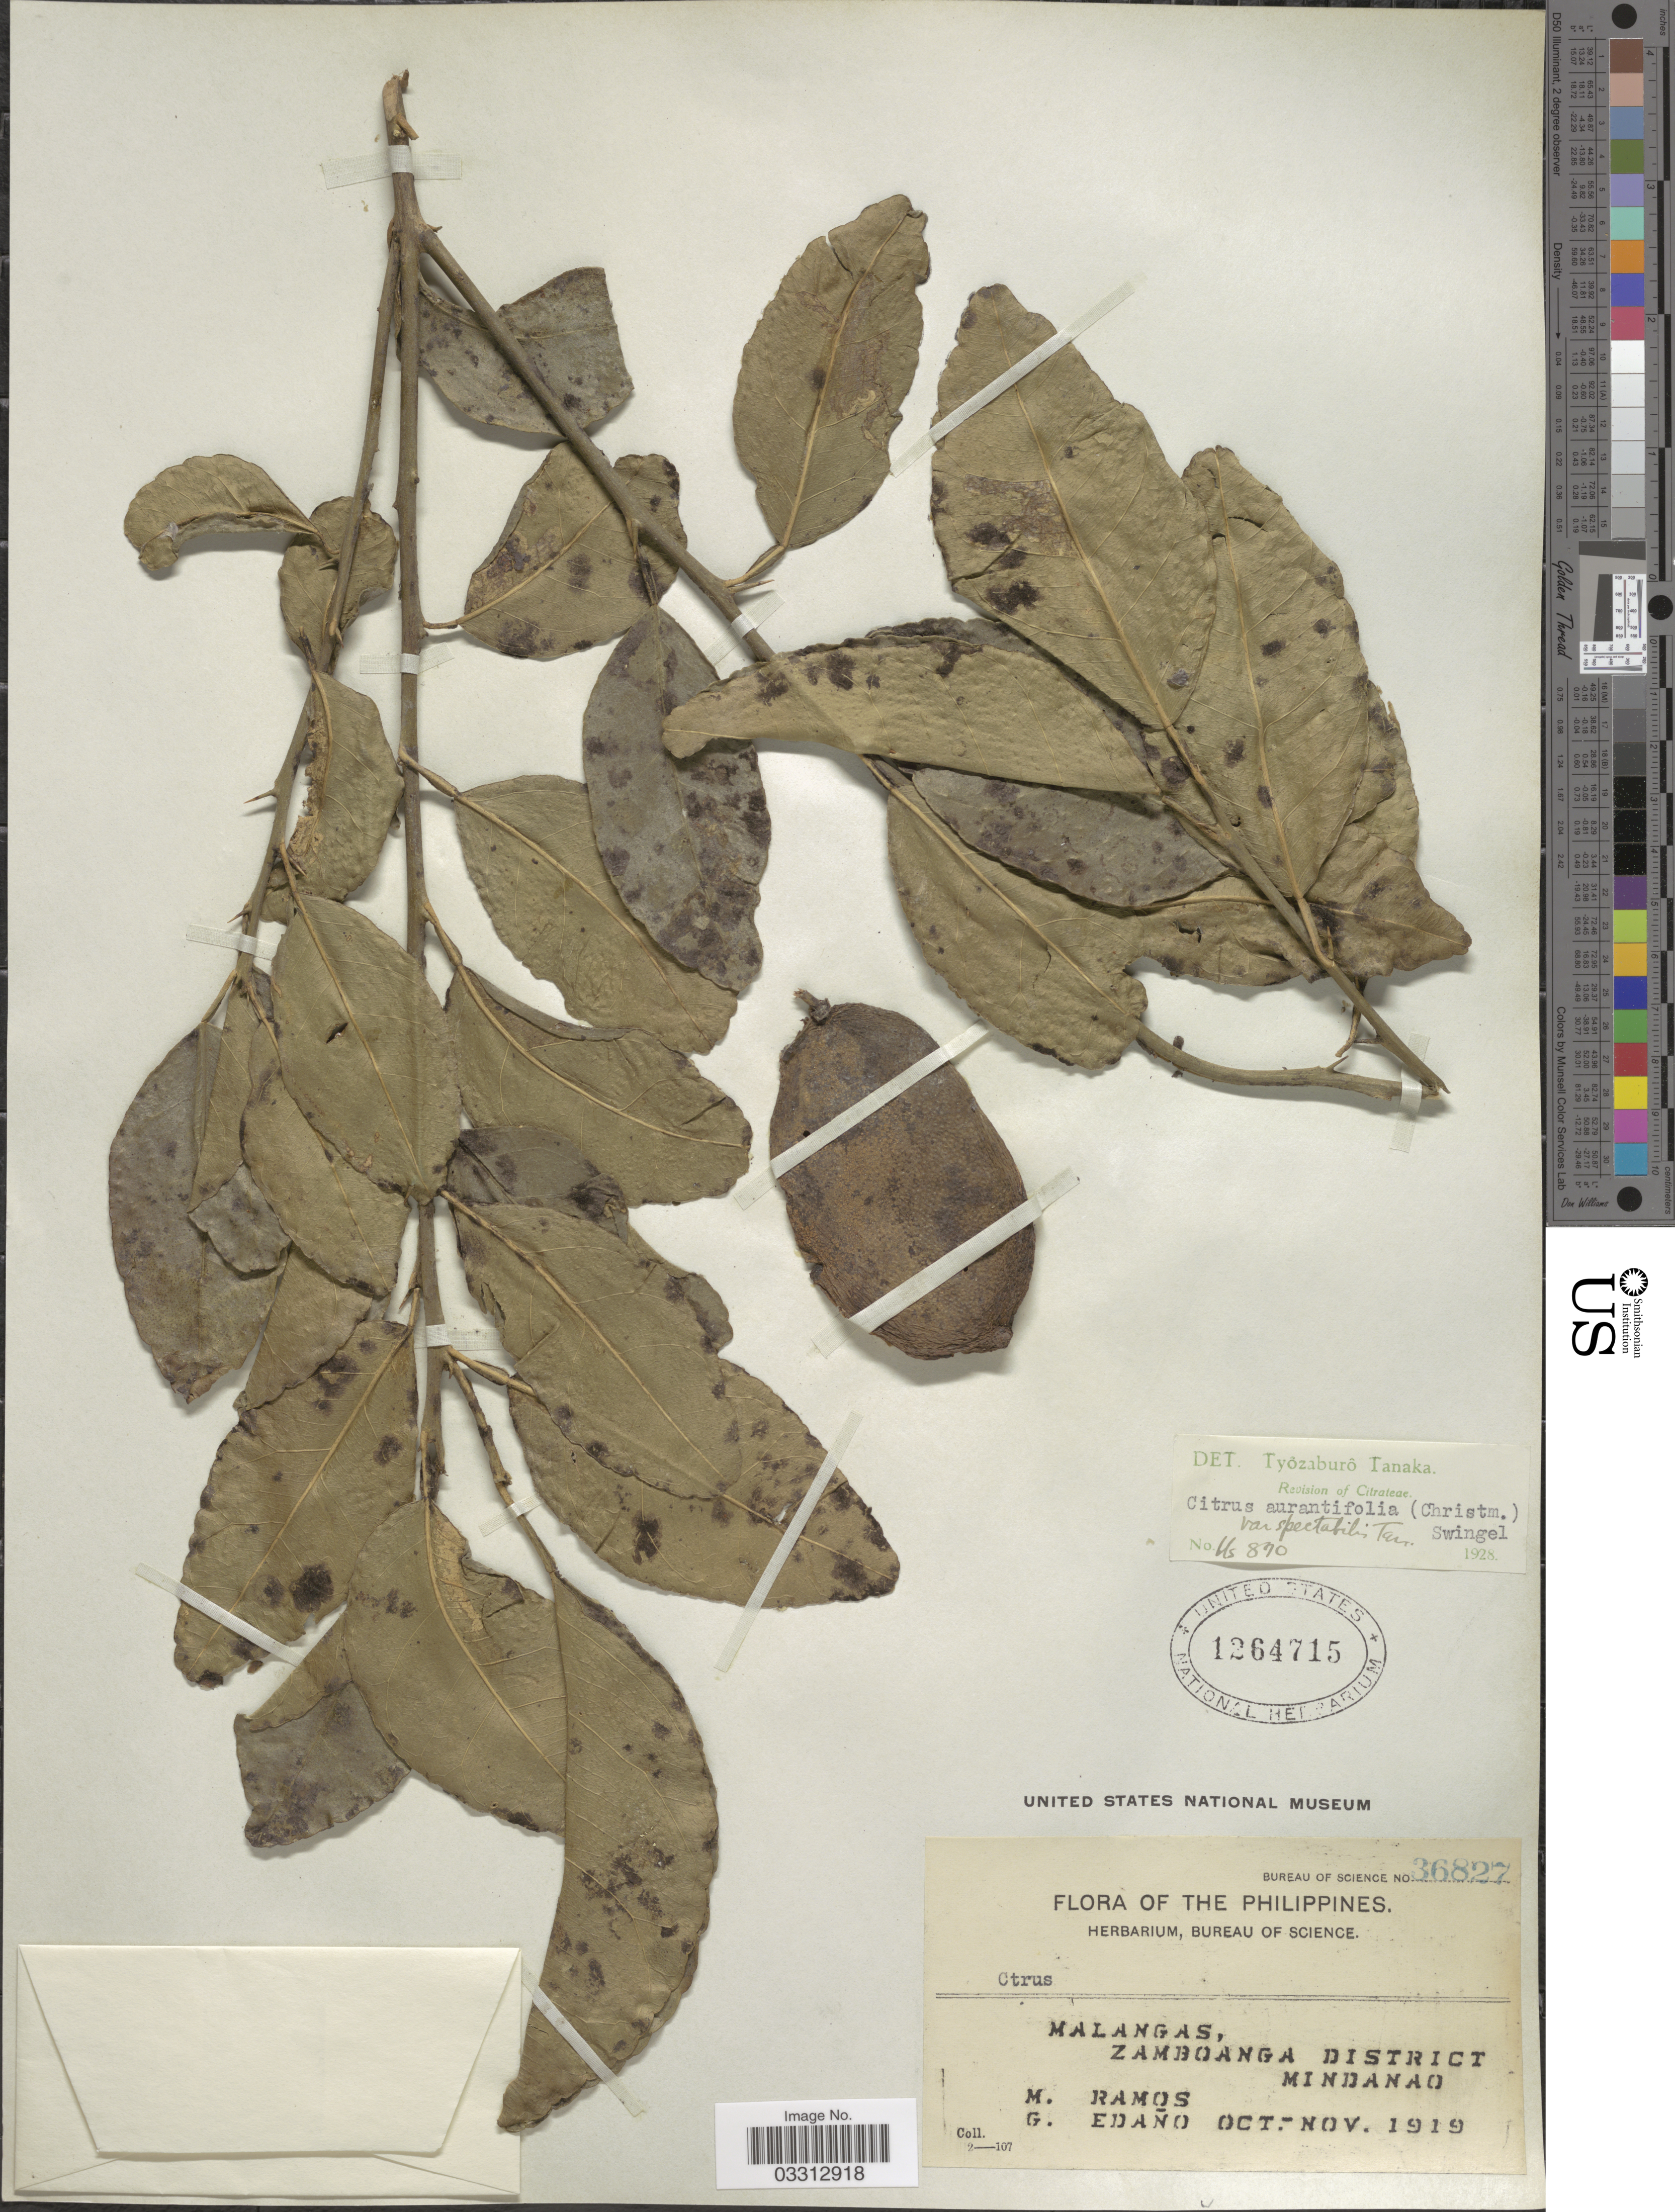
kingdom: Plantae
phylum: Tracheophyta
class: Magnoliopsida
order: Sapindales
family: Rutaceae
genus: Citrus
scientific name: Citrus x aurantifolia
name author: (Christm.) Swingle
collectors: M. Ramos & G. Edaño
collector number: Bureau of Science 36827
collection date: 1919-10/1919-11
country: Philippines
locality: Malangas, Zamboanga District. Mindanao.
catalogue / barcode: US 1264715